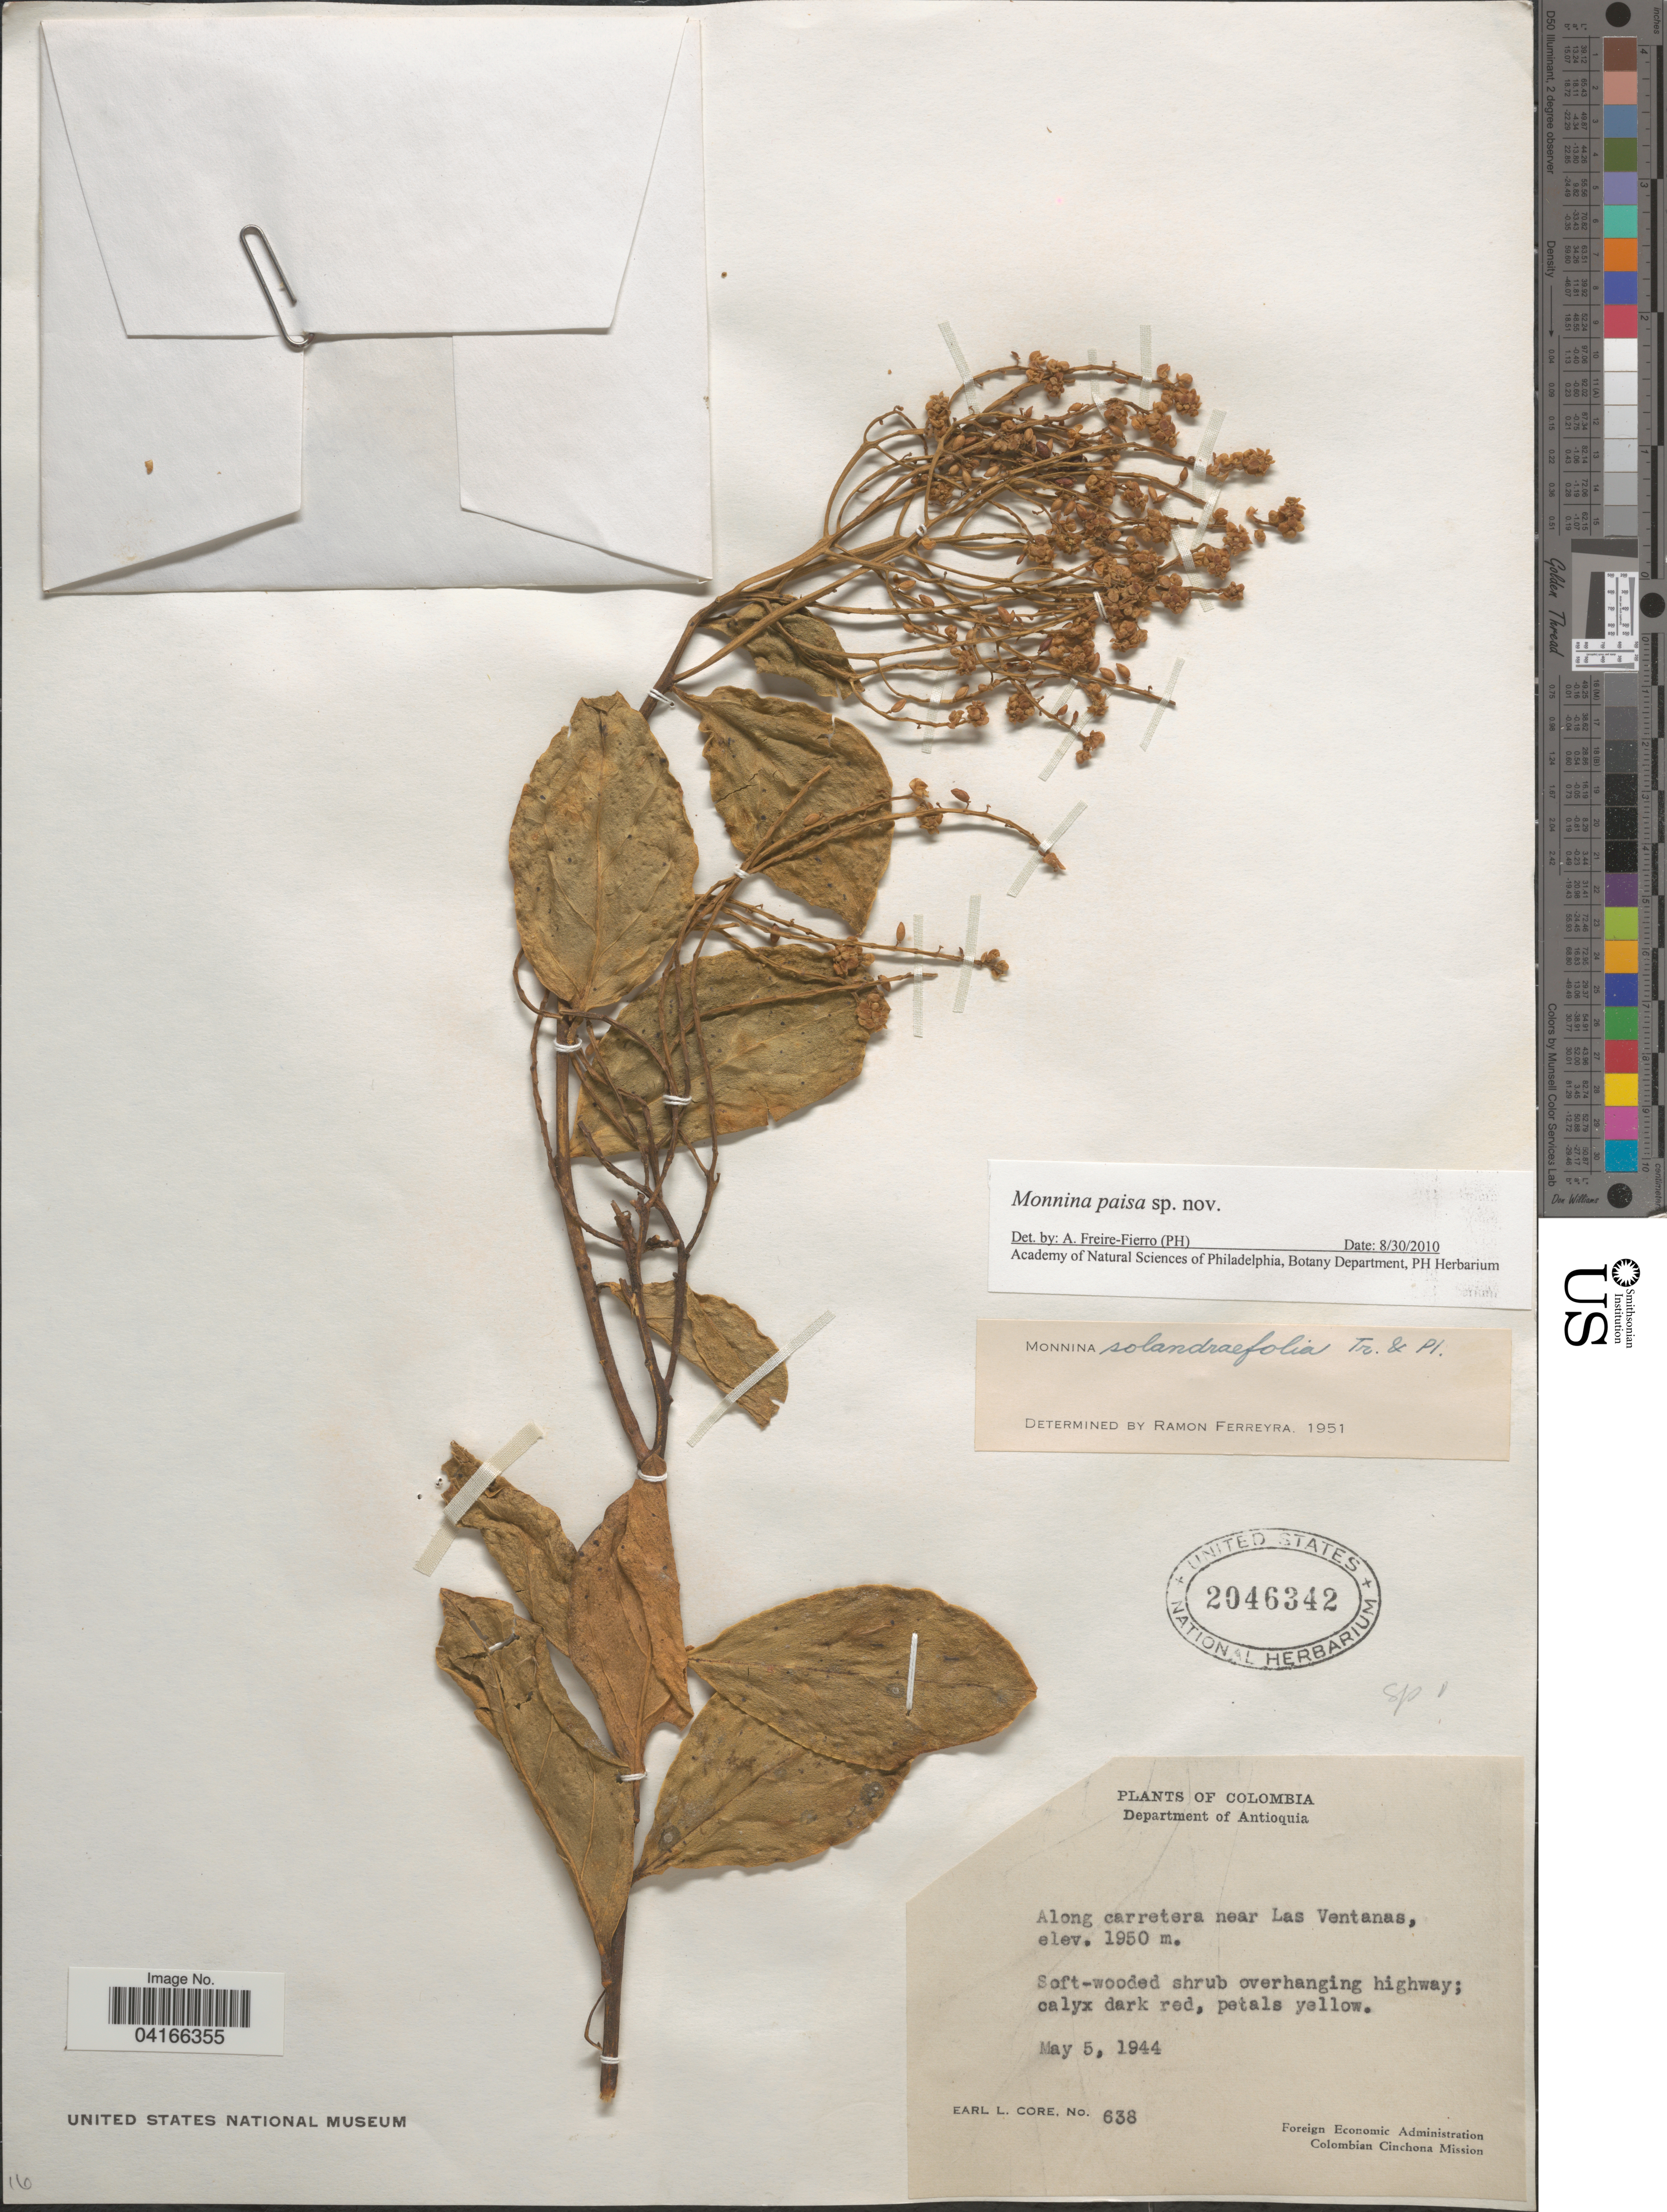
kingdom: Plantae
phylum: Tracheophyta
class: Magnoliopsida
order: Fabales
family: Polygalaceae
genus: Monnina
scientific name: Monnina paisa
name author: Freire-Fierro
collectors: E. L. Core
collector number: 638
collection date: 1944-05-05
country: Colombia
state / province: Antioquia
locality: Department of Antioquia. Along carretera near Las Ventanas.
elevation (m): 1950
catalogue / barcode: US 2046342